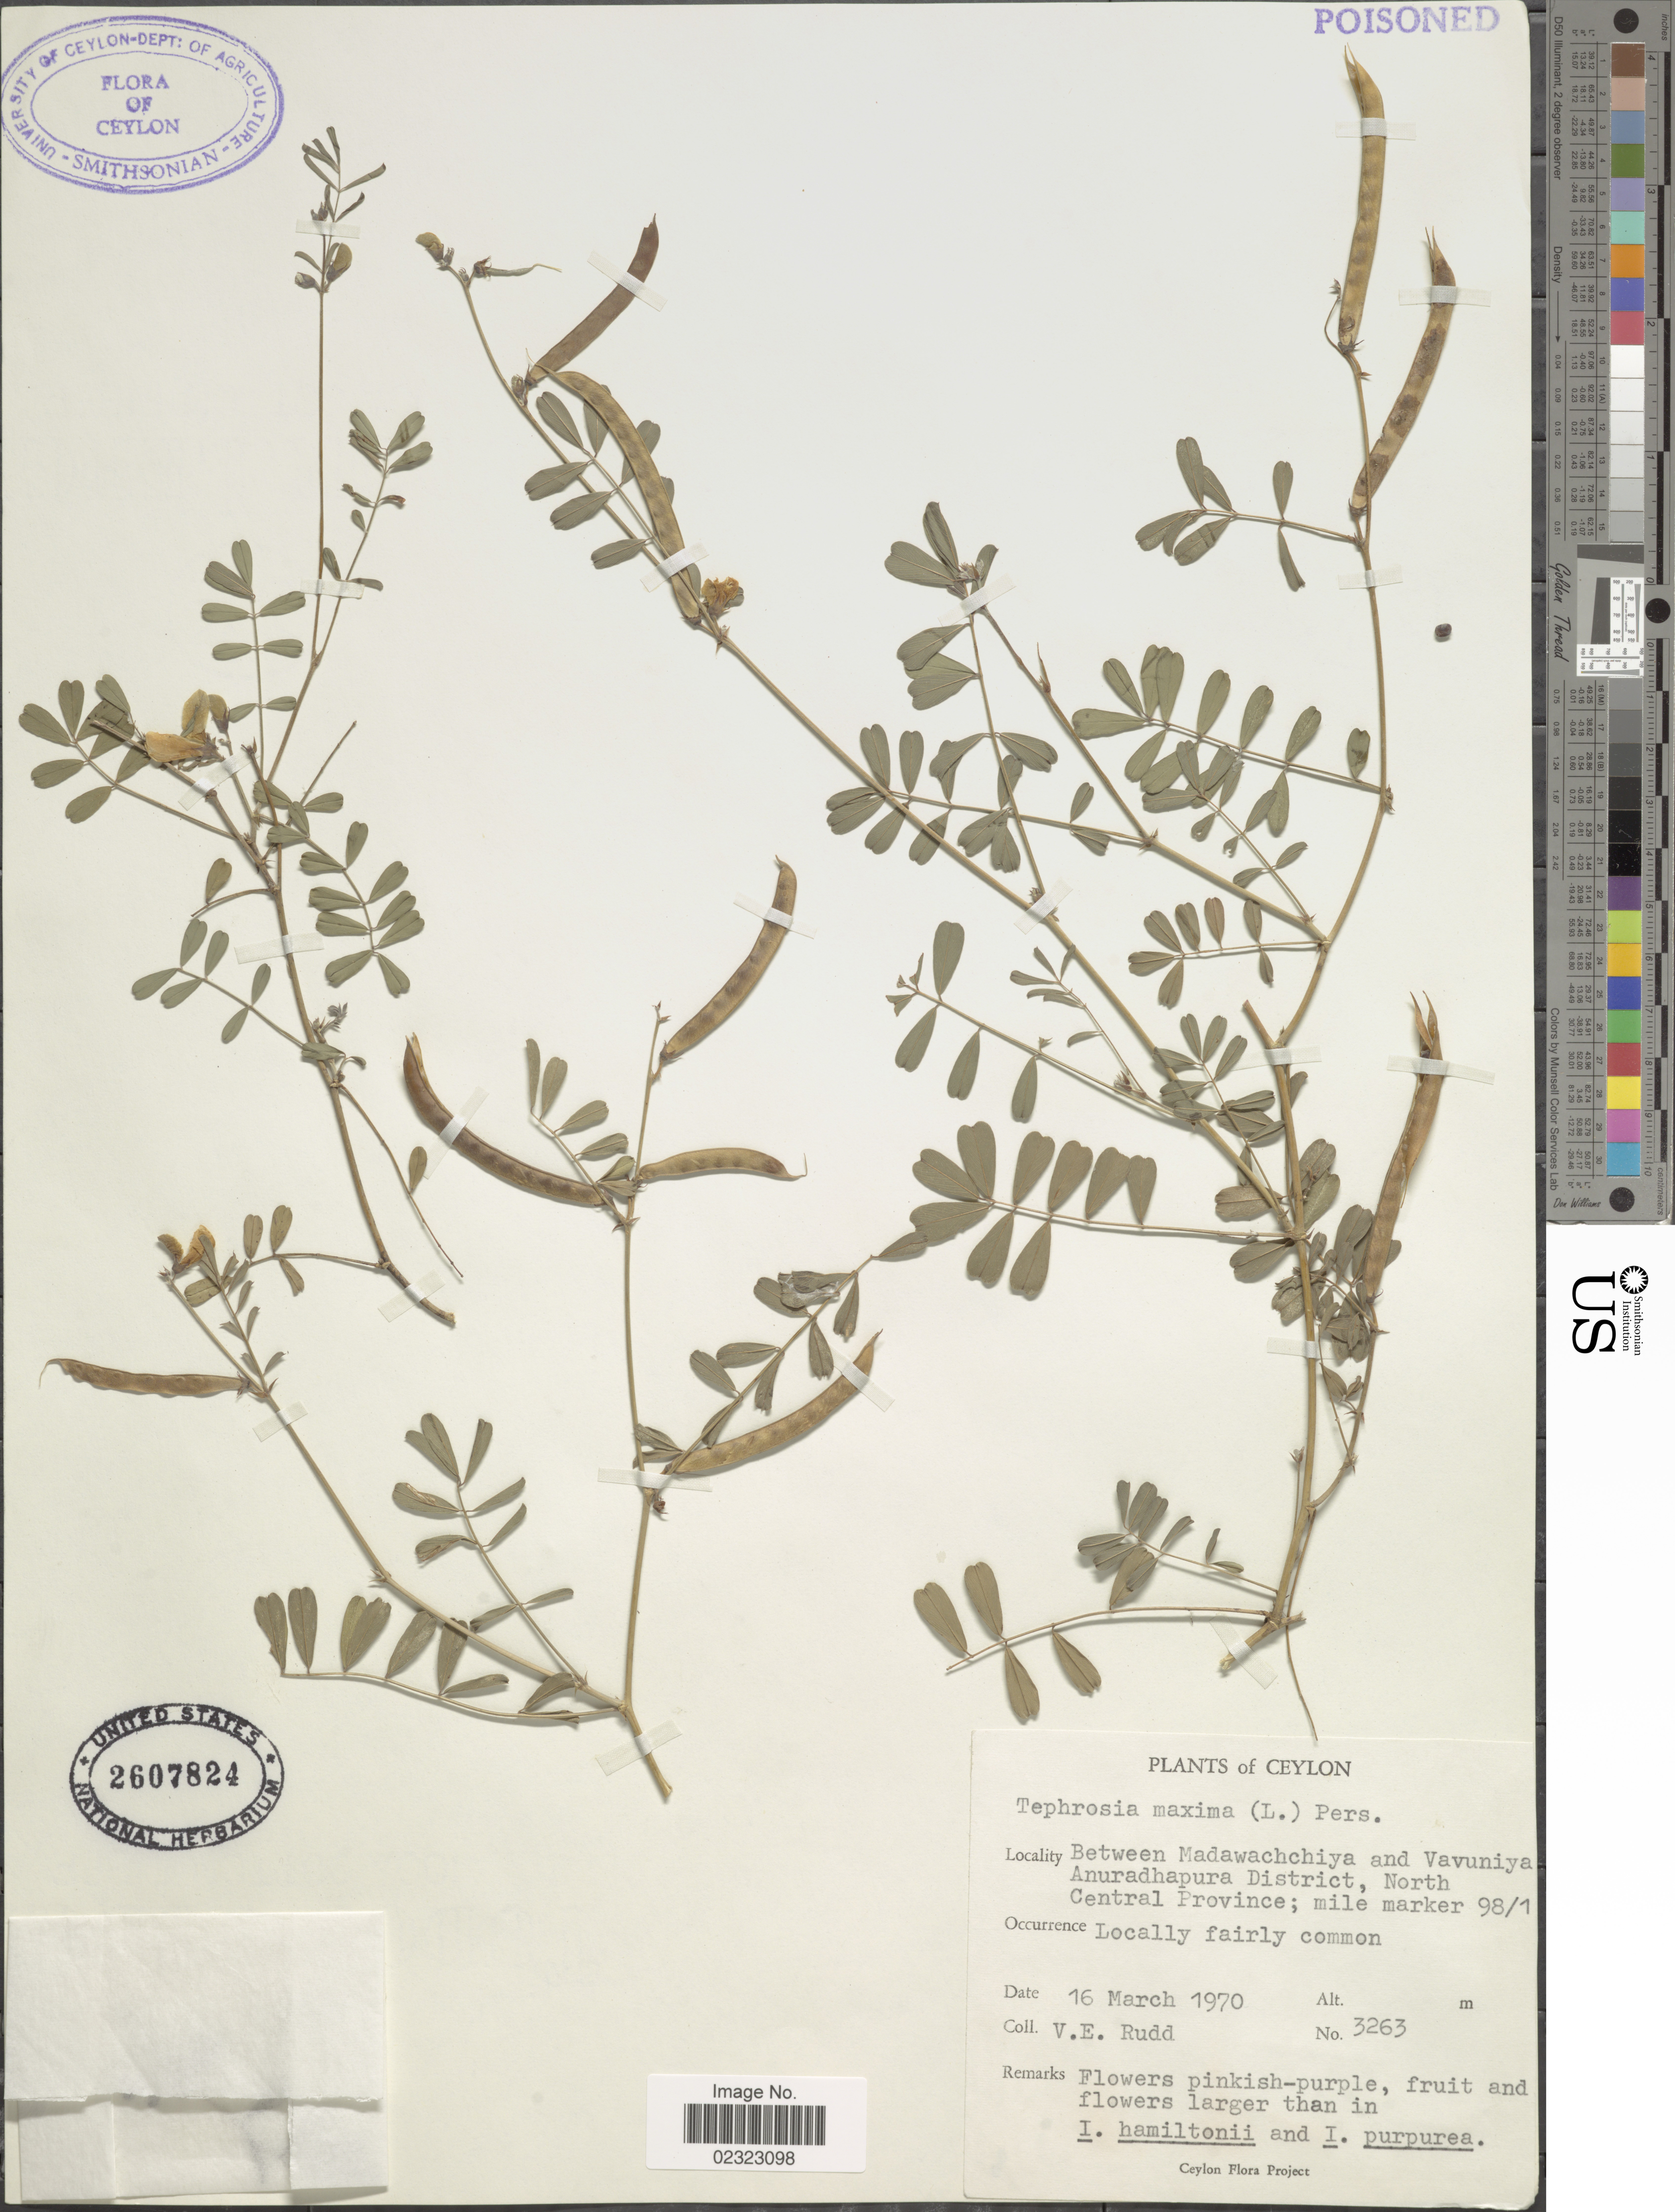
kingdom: Plantae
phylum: Tracheophyta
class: Magnoliopsida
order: Fabales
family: Fabaceae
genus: Tephrosia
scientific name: Tephrosia maxima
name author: Pers.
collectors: V. E. Rudd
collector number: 3263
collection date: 1970-03-16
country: Sri Lanka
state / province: North Central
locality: Ceylon. Between Madawachchiya and Vavuniya Anuradhapura District; mile marker 98/1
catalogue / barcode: US 2607824